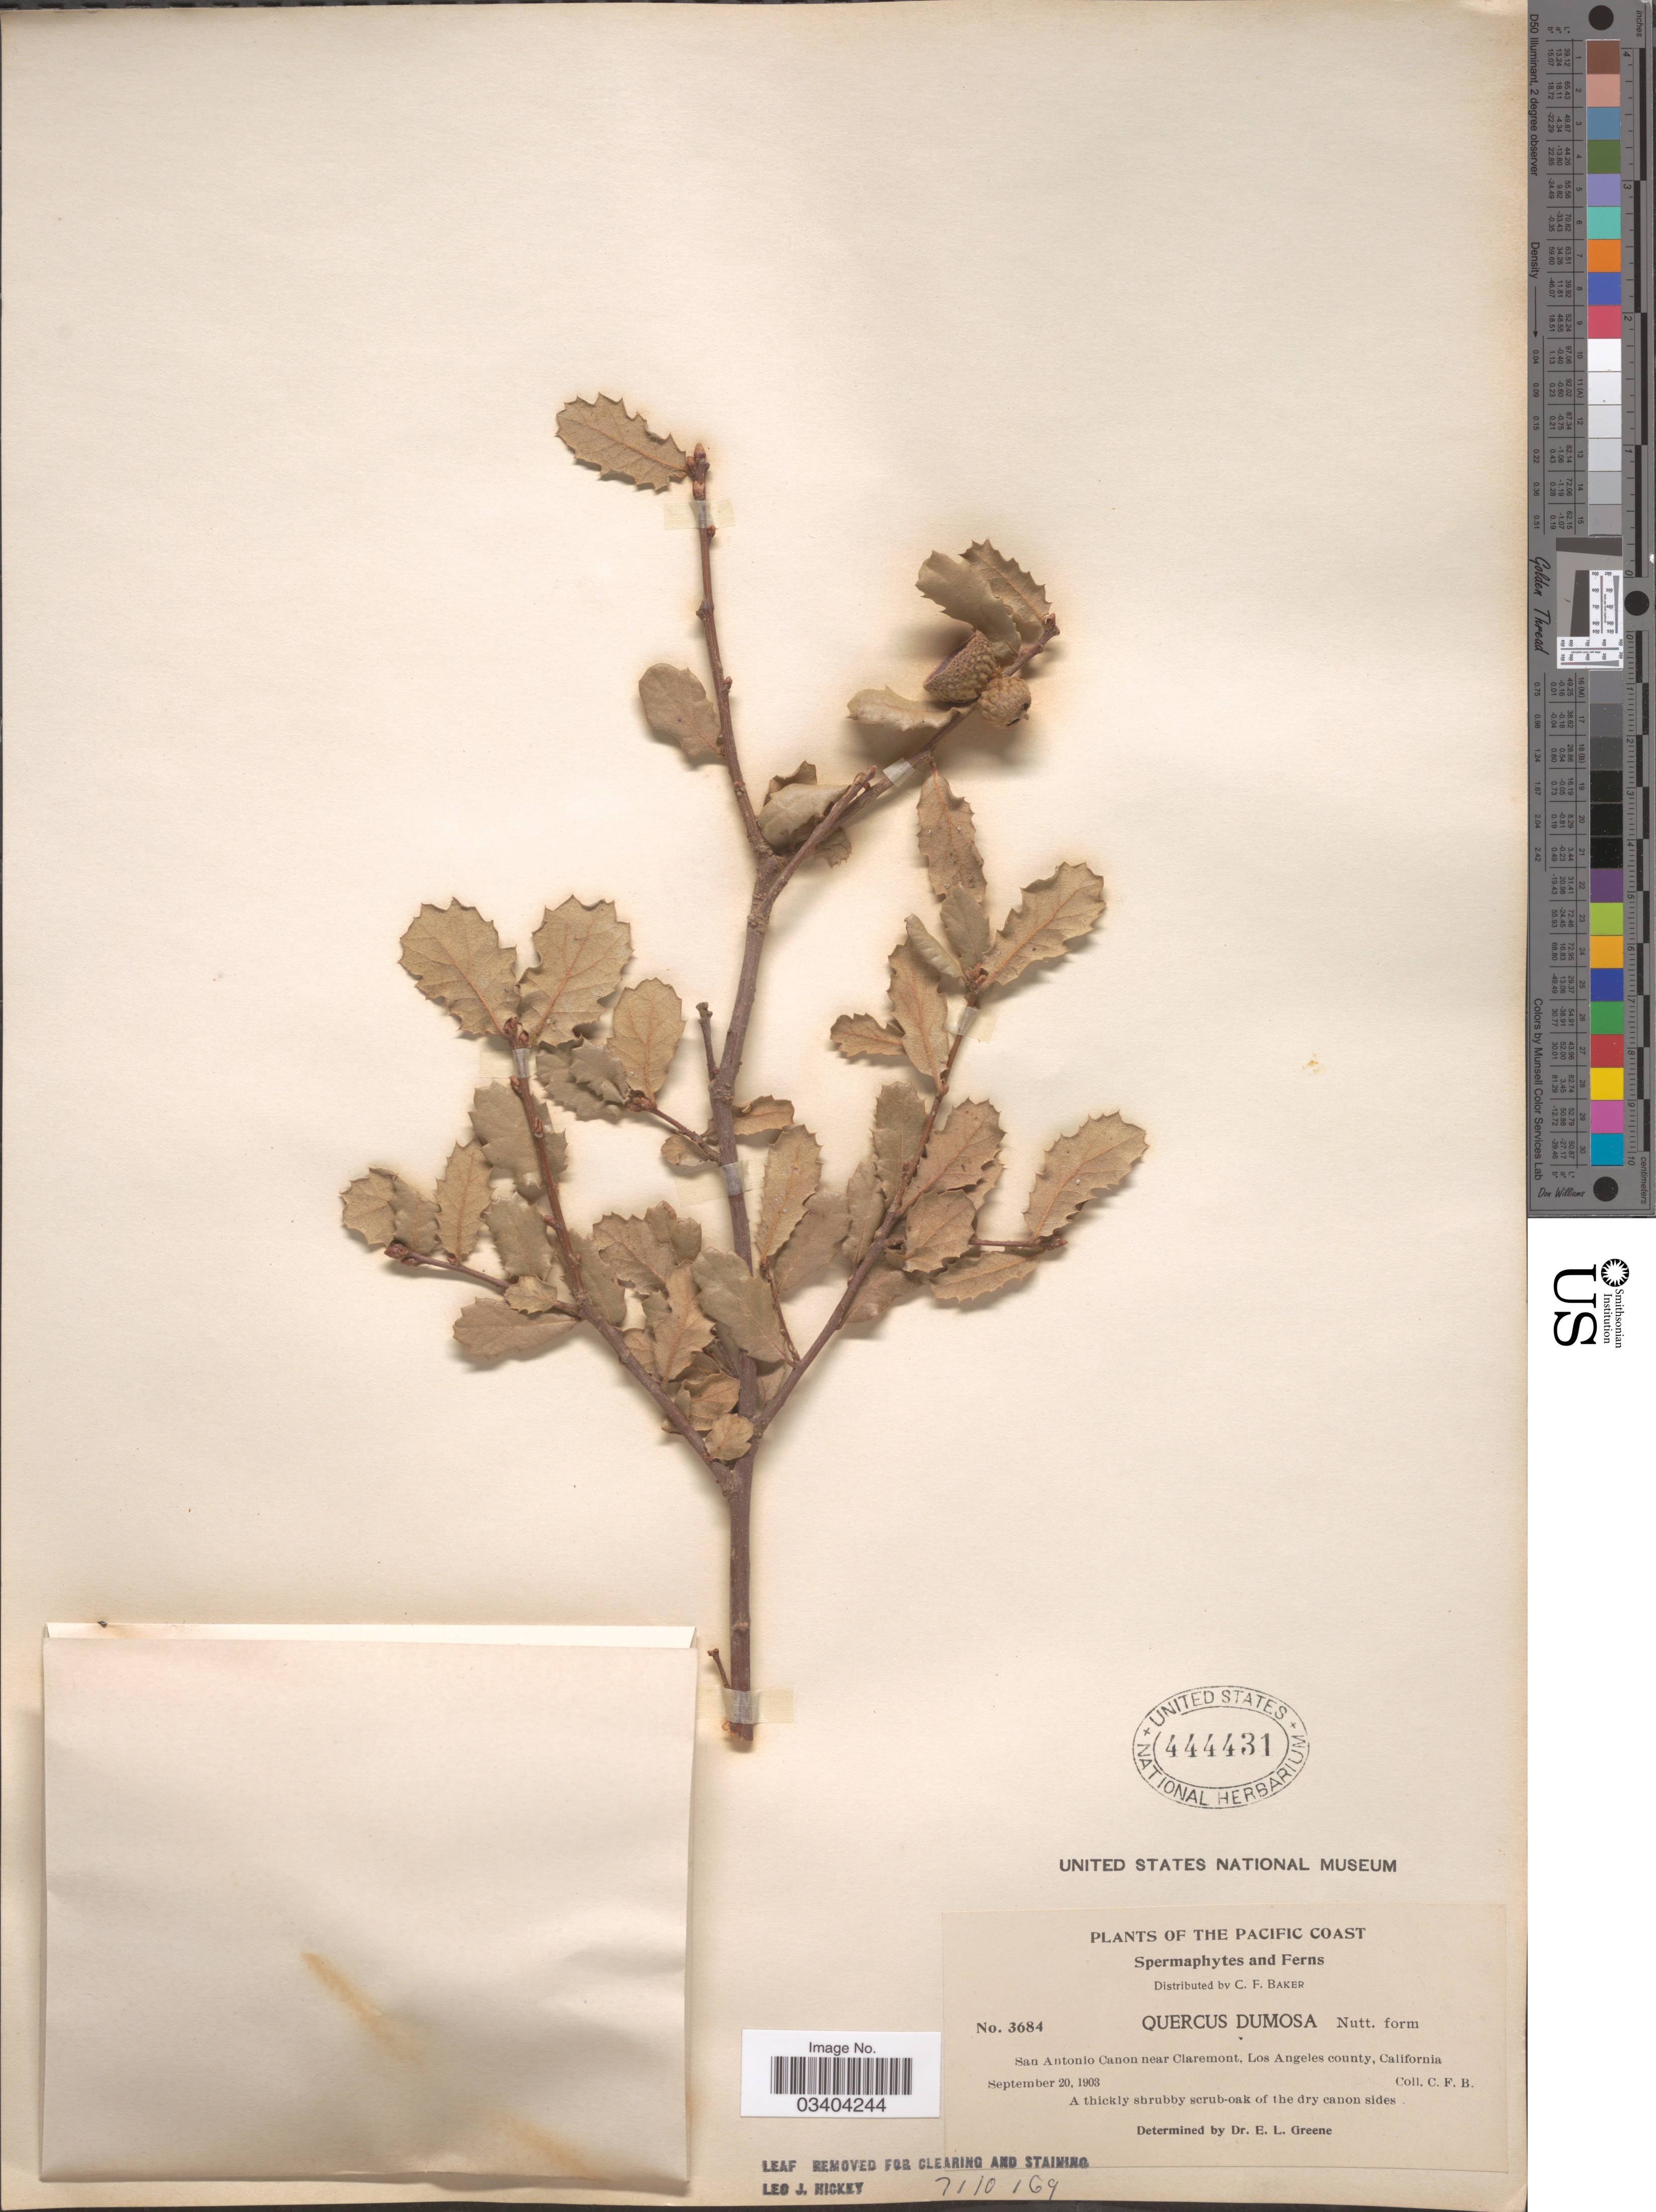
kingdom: Plantae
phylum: Tracheophyta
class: Magnoliopsida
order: Fagales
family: Fagaceae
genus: Quercus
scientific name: Quercus dumosa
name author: Nutt.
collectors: C. F. Baker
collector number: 3684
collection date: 1903-09-20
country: United States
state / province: California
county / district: Los Angeles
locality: Pacific Coast. San Antonio Canon near Claremont, Los Angeles county.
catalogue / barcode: US 444431